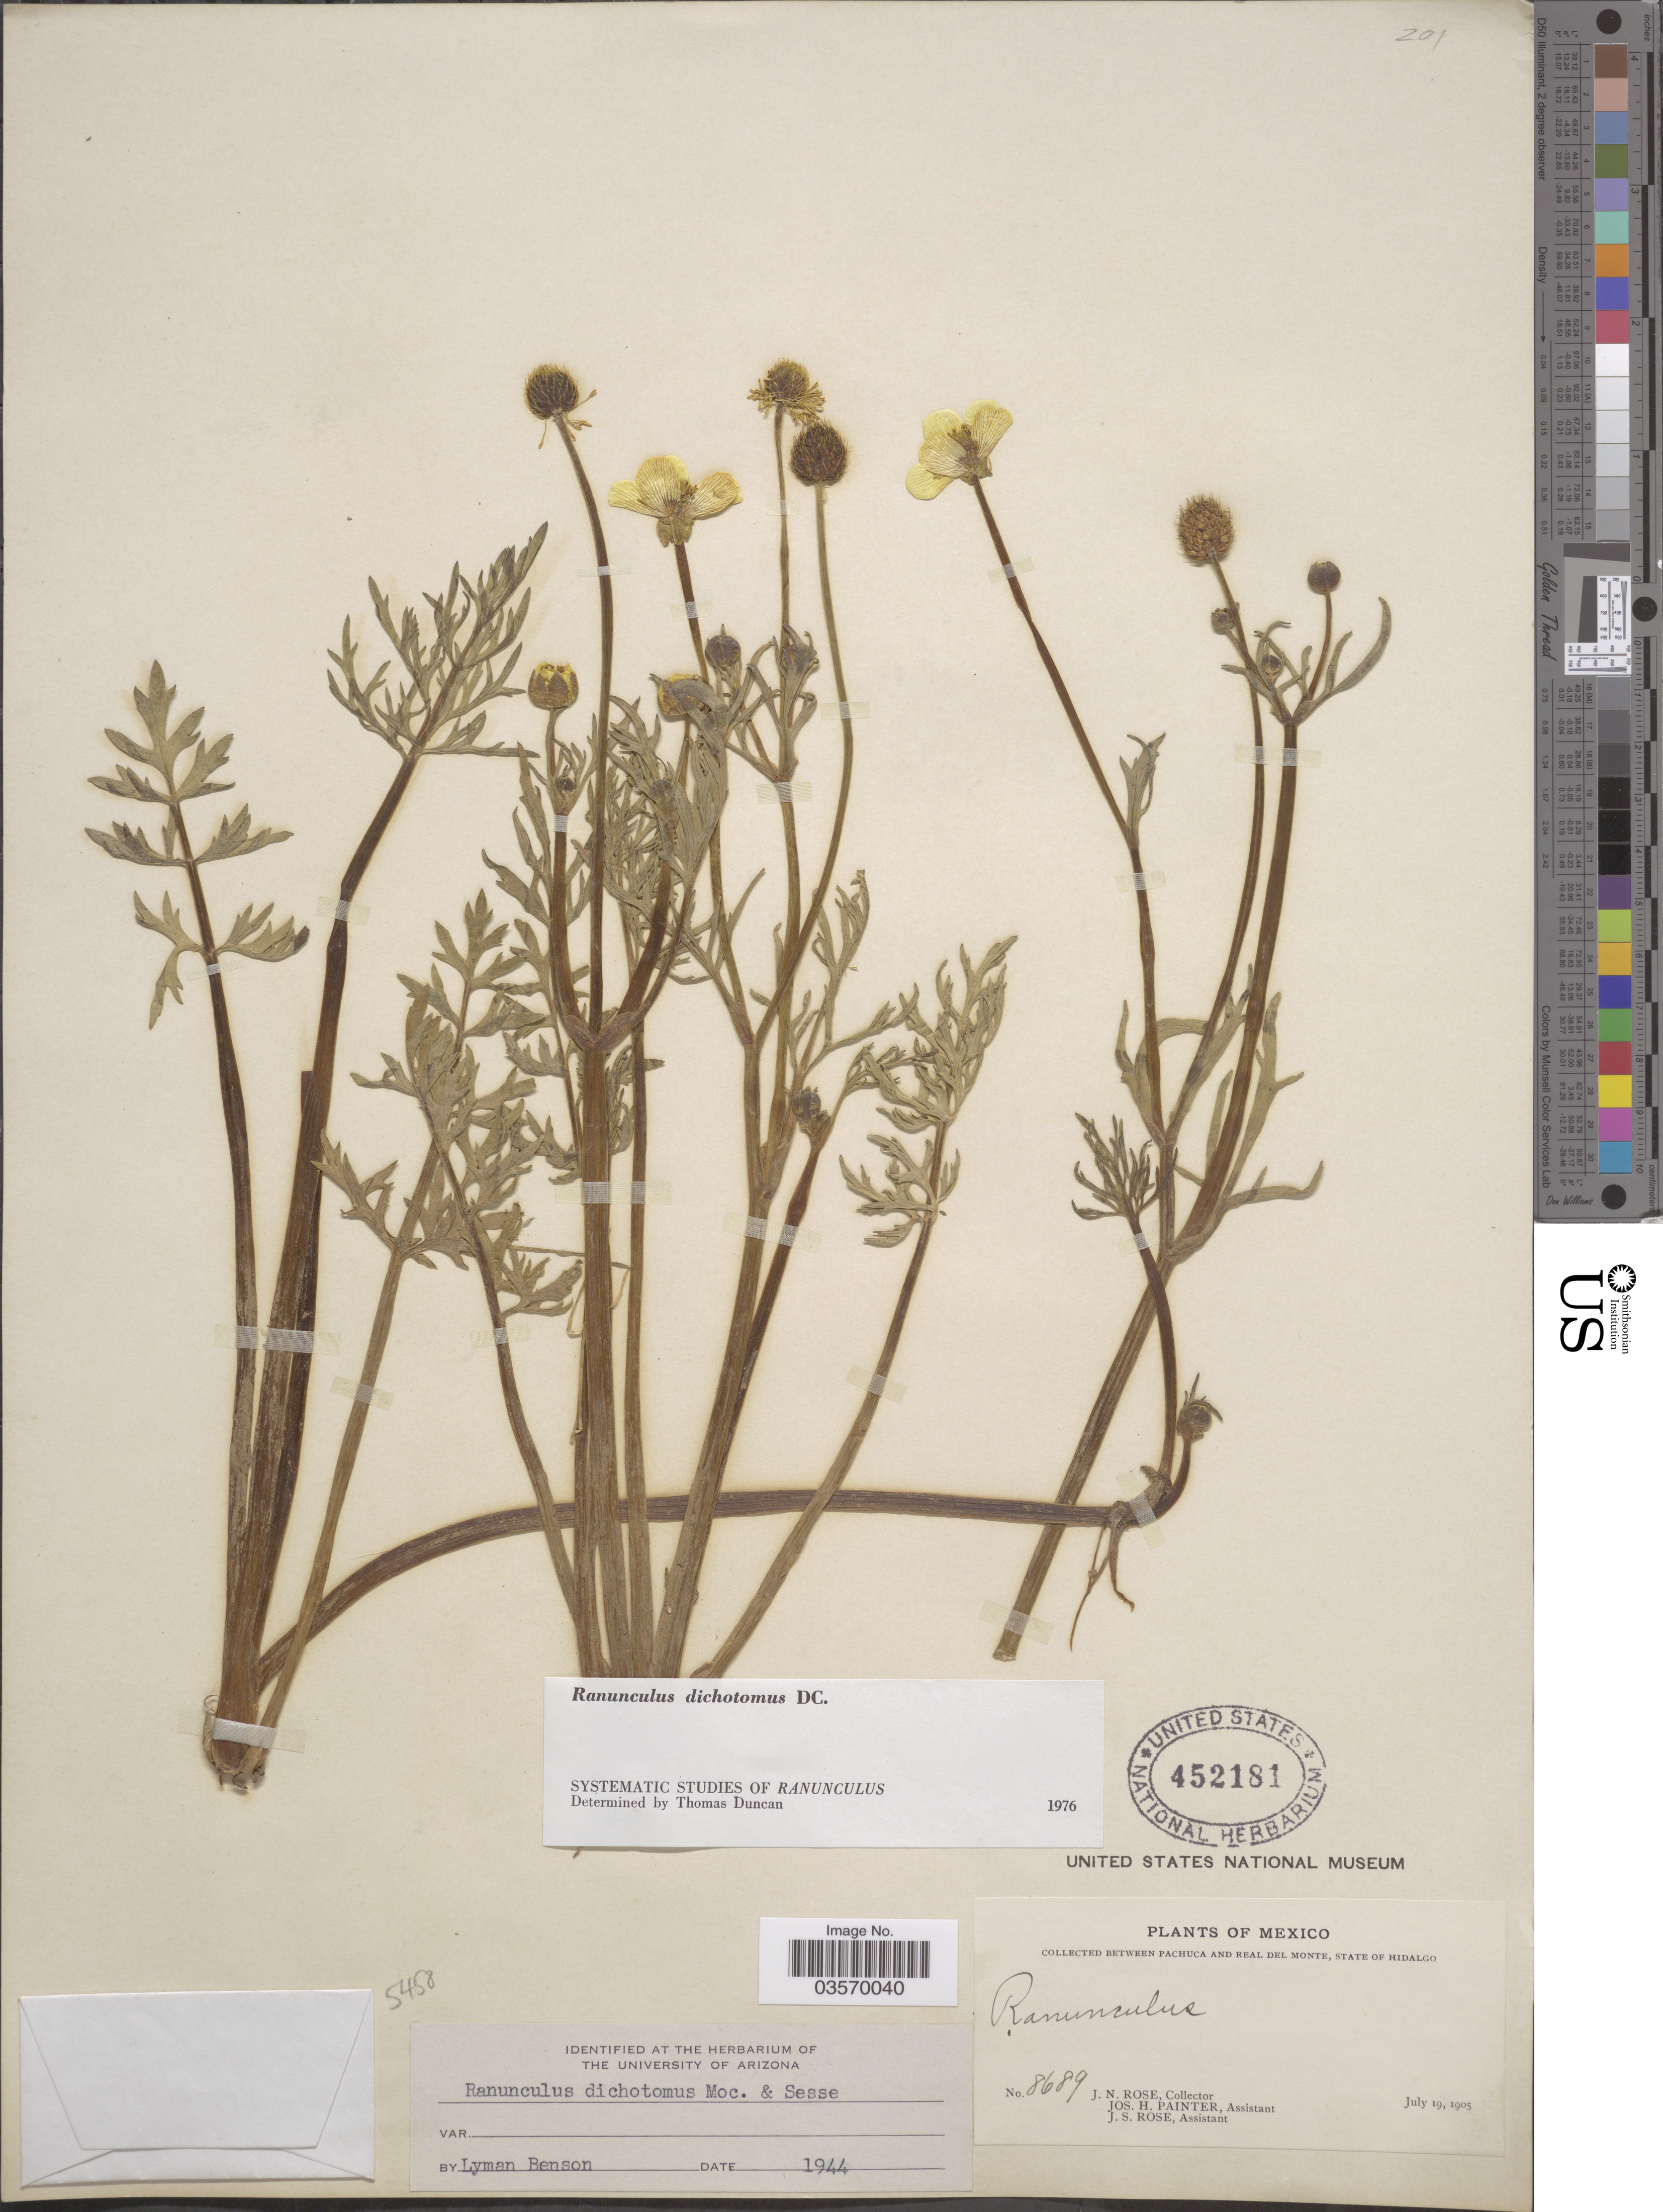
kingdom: Plantae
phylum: Tracheophyta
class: Magnoliopsida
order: Ranunculales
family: Ranunculaceae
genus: Ranunculus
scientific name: Ranunculus dichotomus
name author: Moc. & Sessé ex DC.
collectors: J. N. Rose, J. H. Painter & J. S. Rose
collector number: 8689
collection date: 1905-07-19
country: Mexico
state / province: Hidalgo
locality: Between Pachuca and Real del Monte.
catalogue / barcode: US 452181